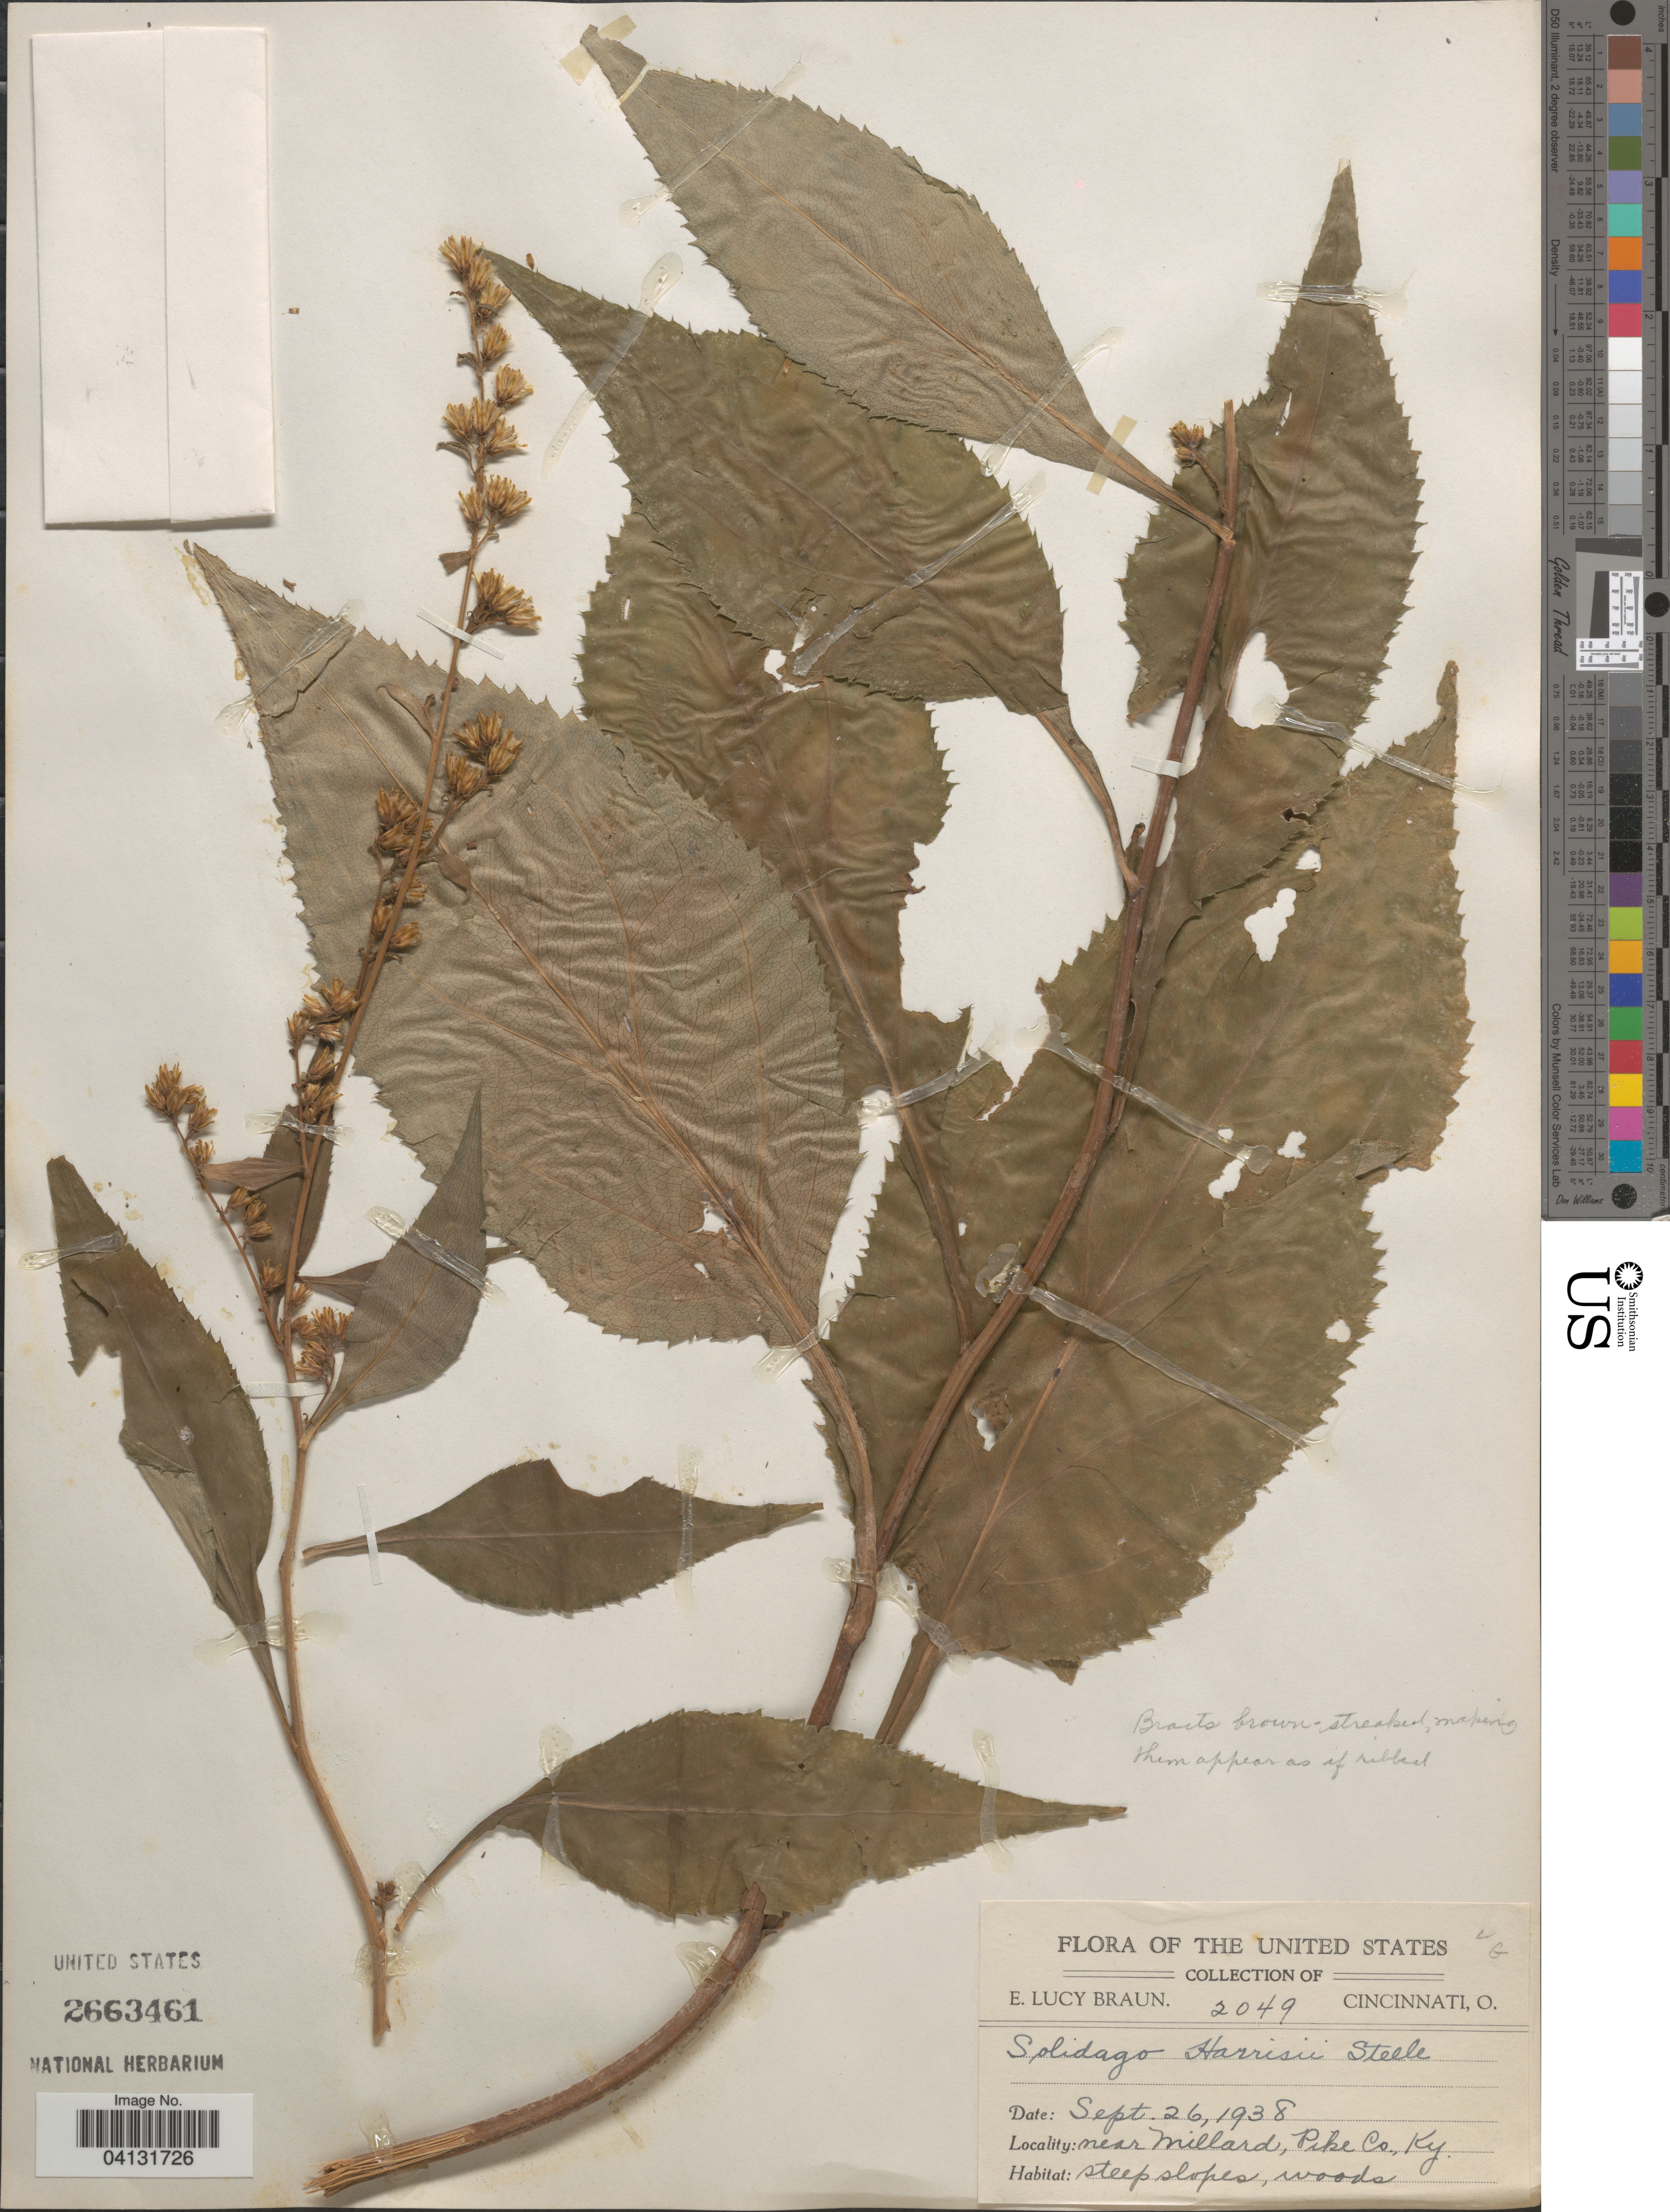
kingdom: Plantae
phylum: Tracheophyta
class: Magnoliopsida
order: Asterales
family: Asteraceae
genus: Solidago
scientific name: Solidago harrisii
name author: E.S. Steele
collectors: E. L. Braun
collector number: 2049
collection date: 1938-09-26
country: United States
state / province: Kentucky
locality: Near Millard, Pike Co.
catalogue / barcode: US 2663461